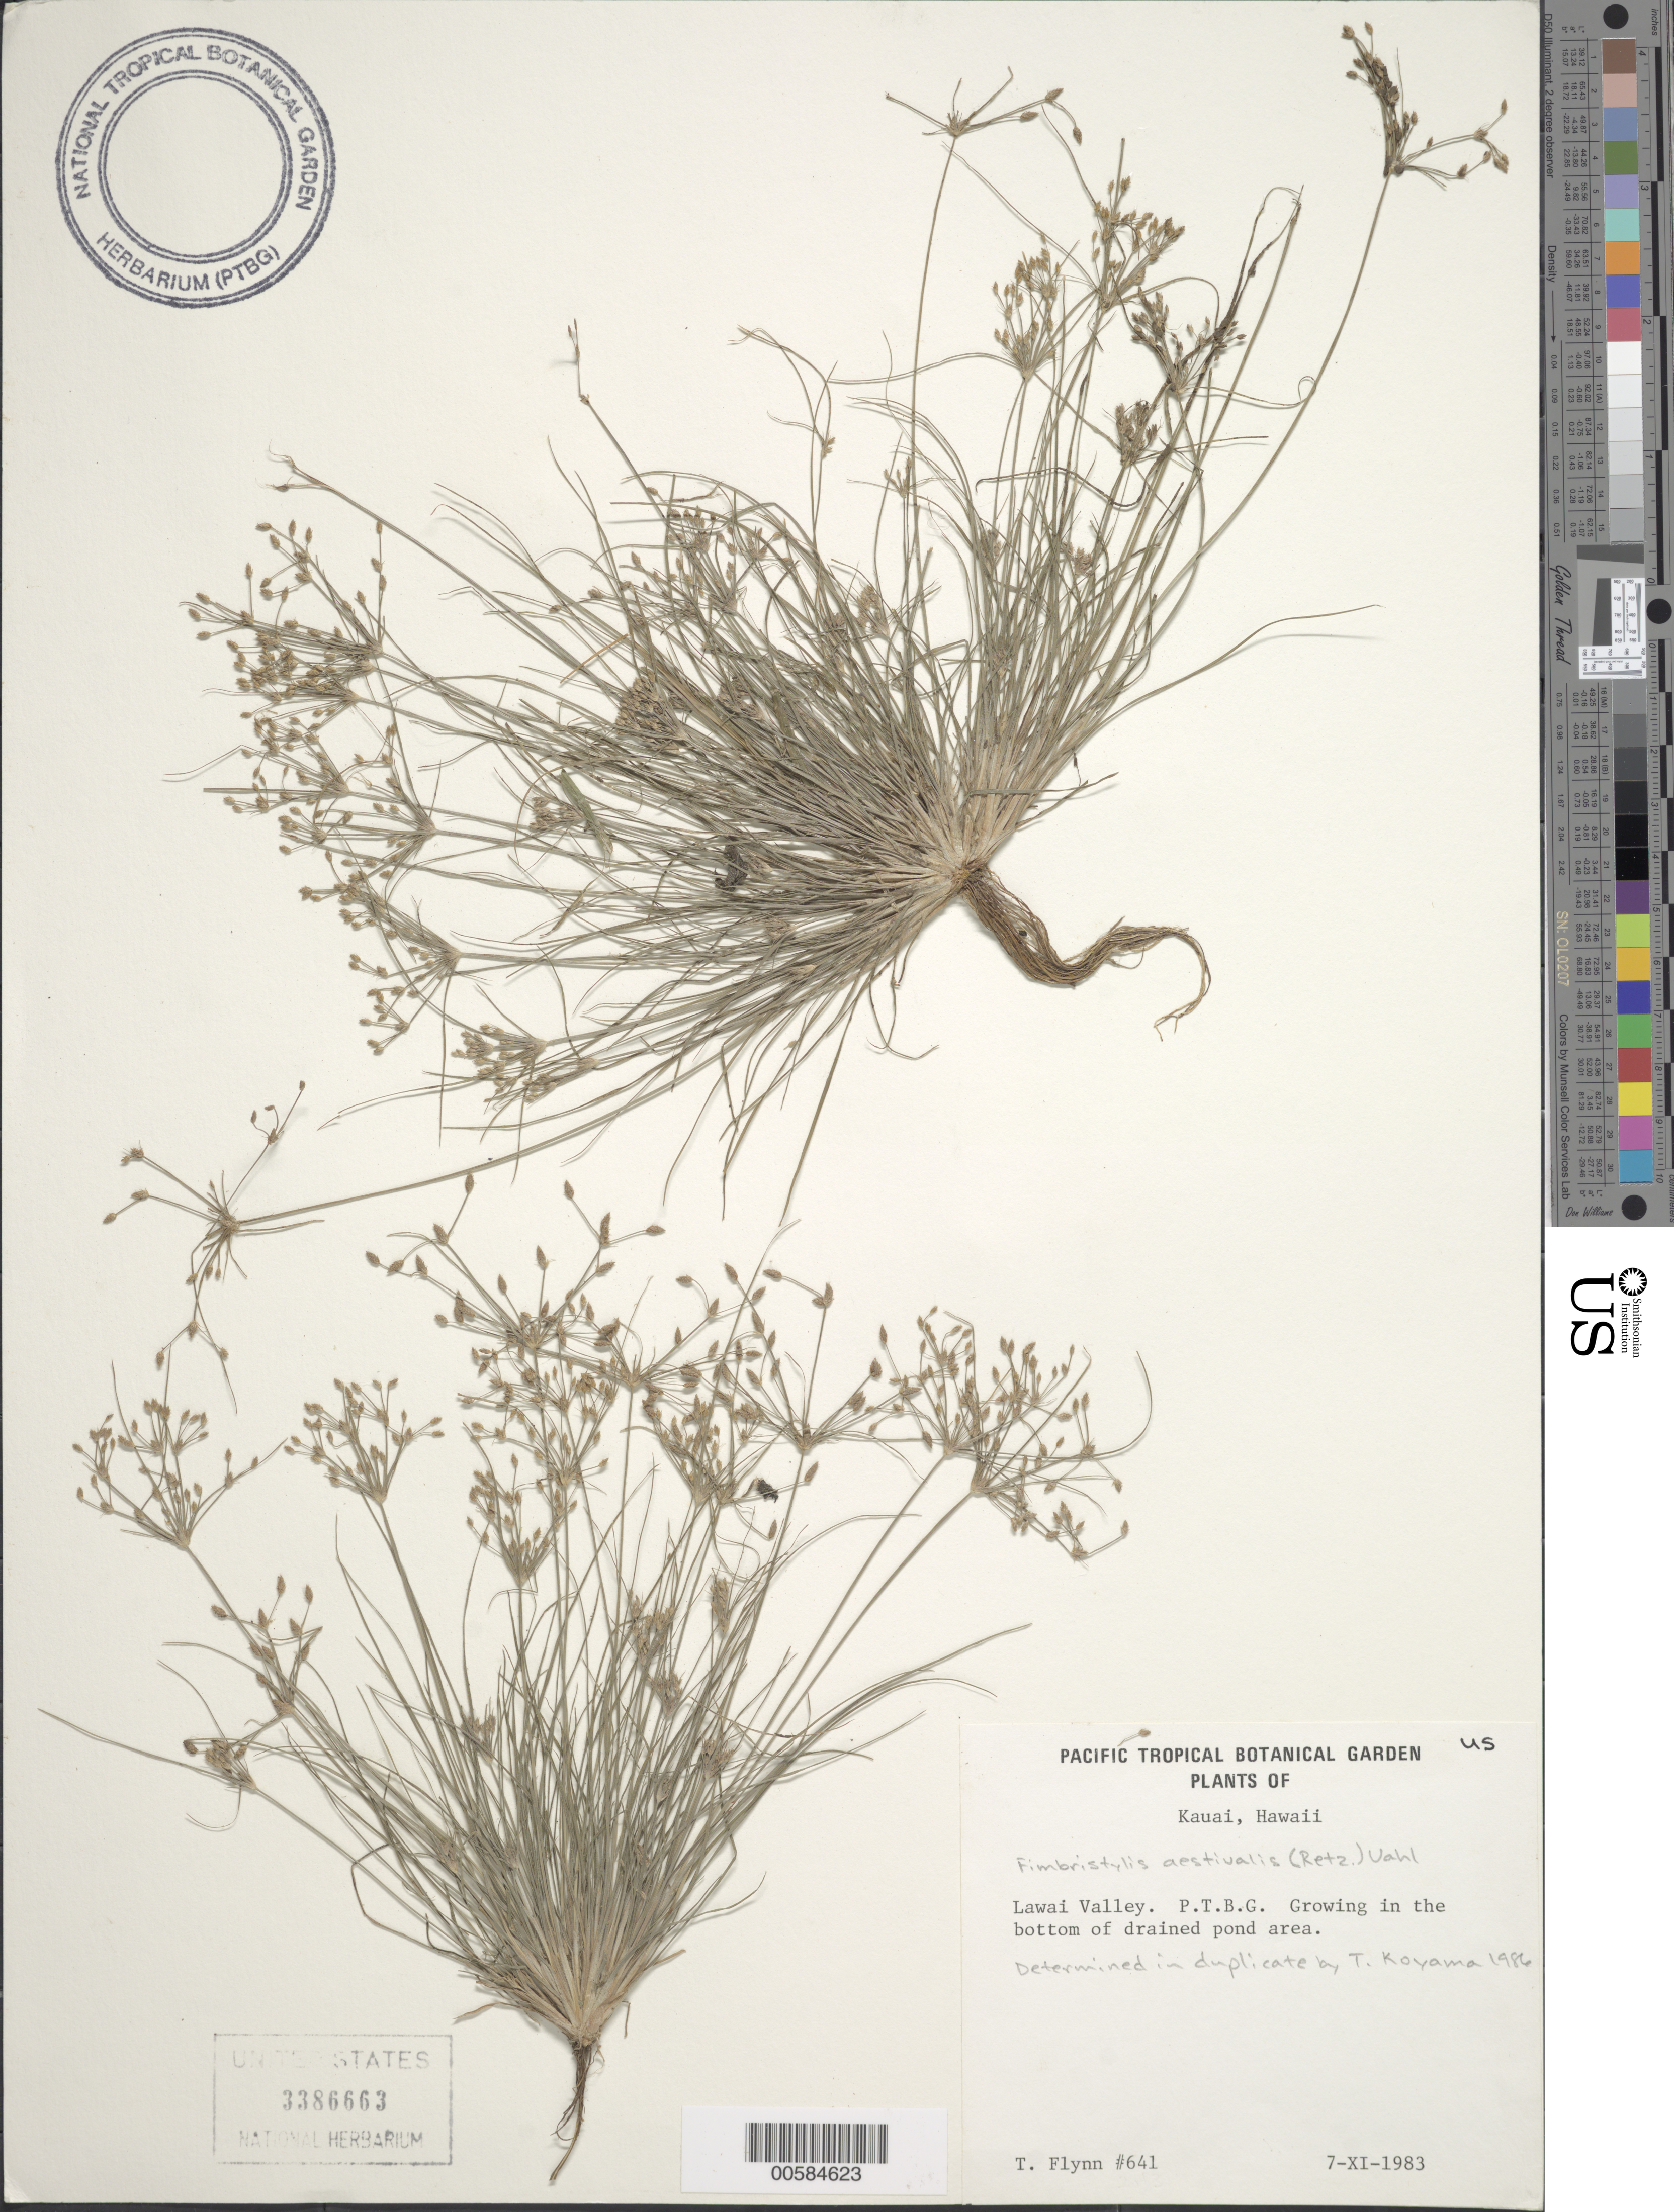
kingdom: Plantae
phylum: Tracheophyta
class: Liliopsida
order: Poales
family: Cyperaceae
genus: Fimbristylis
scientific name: Fimbristylis aestivalis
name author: (Retz.) Vahl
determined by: Koyama, Tetsuo M.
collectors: T. W. Flynn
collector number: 641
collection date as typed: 7 Nov 1983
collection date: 1983-11-07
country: United States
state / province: Hawaii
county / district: Kauai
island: Kaua'i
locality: Lawai Valley. P.T.B.G.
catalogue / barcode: US 3386663